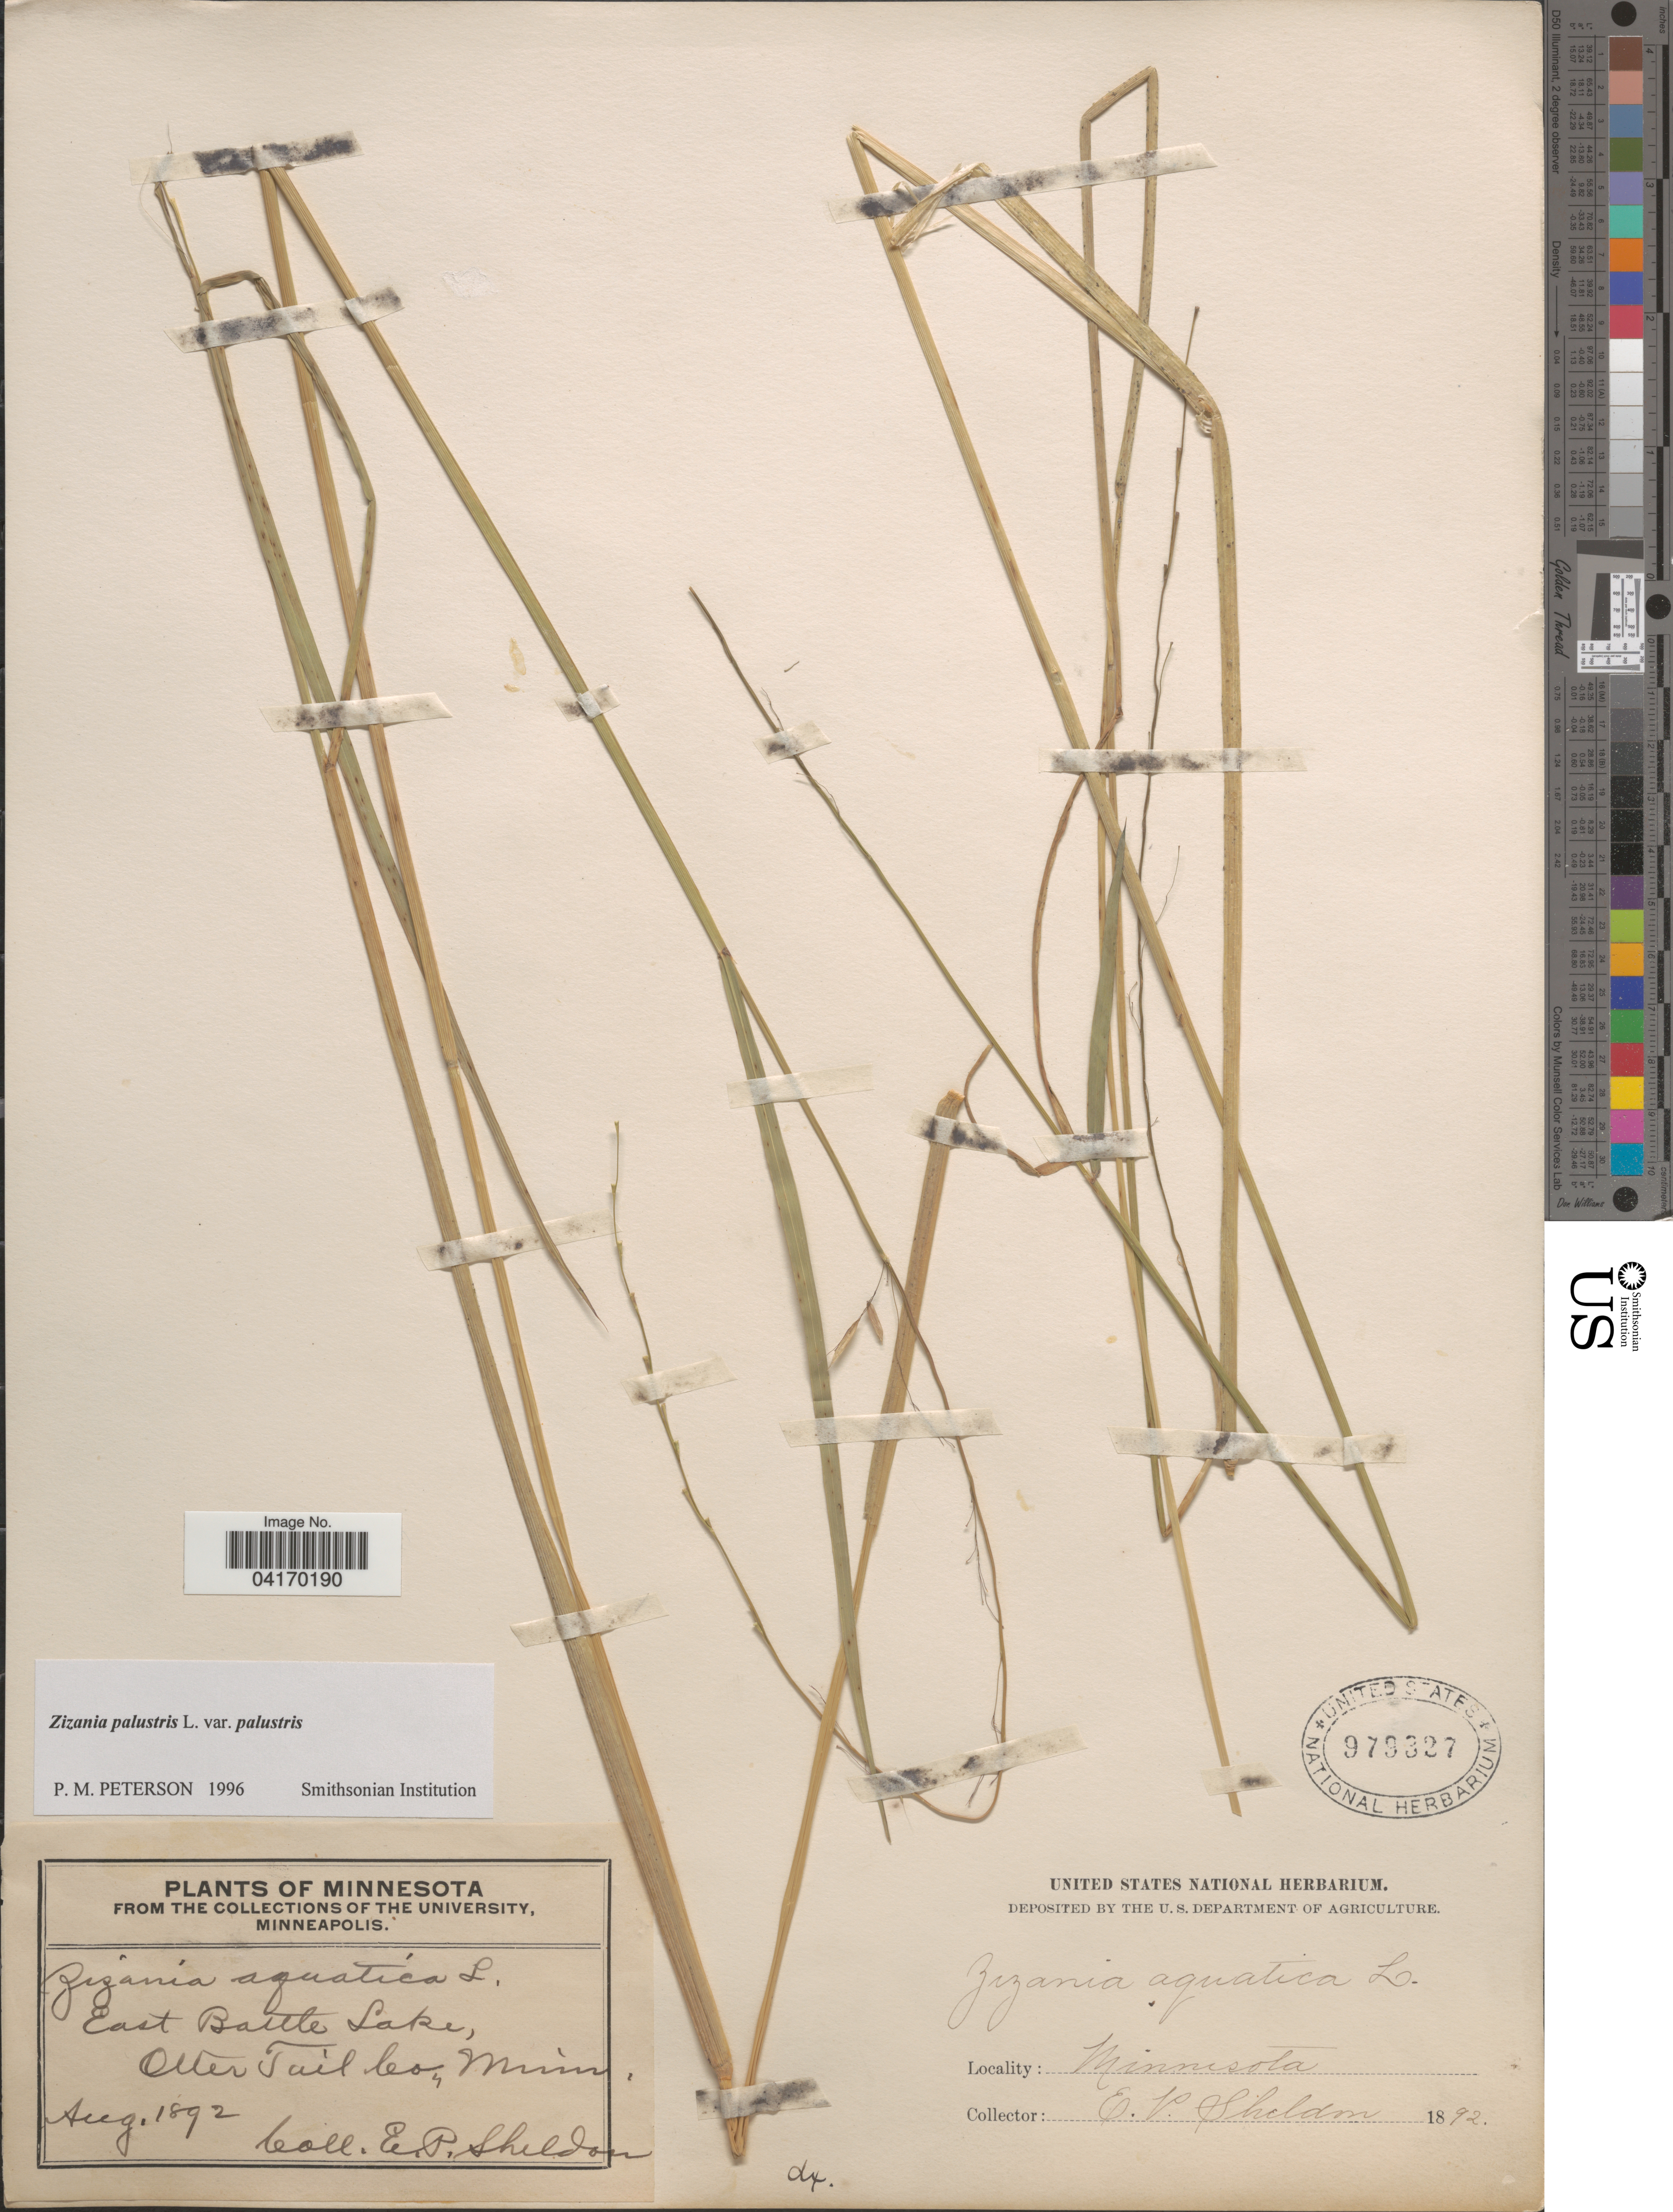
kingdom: Plantae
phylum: Tracheophyta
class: Liliopsida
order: Poales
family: Poaceae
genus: Zizania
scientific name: Zizania palustris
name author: L.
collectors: E. P. Sheldon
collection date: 1892-08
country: United States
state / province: Minnesota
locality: East Battle Lake, Otter Tail Co.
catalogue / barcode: US 979327